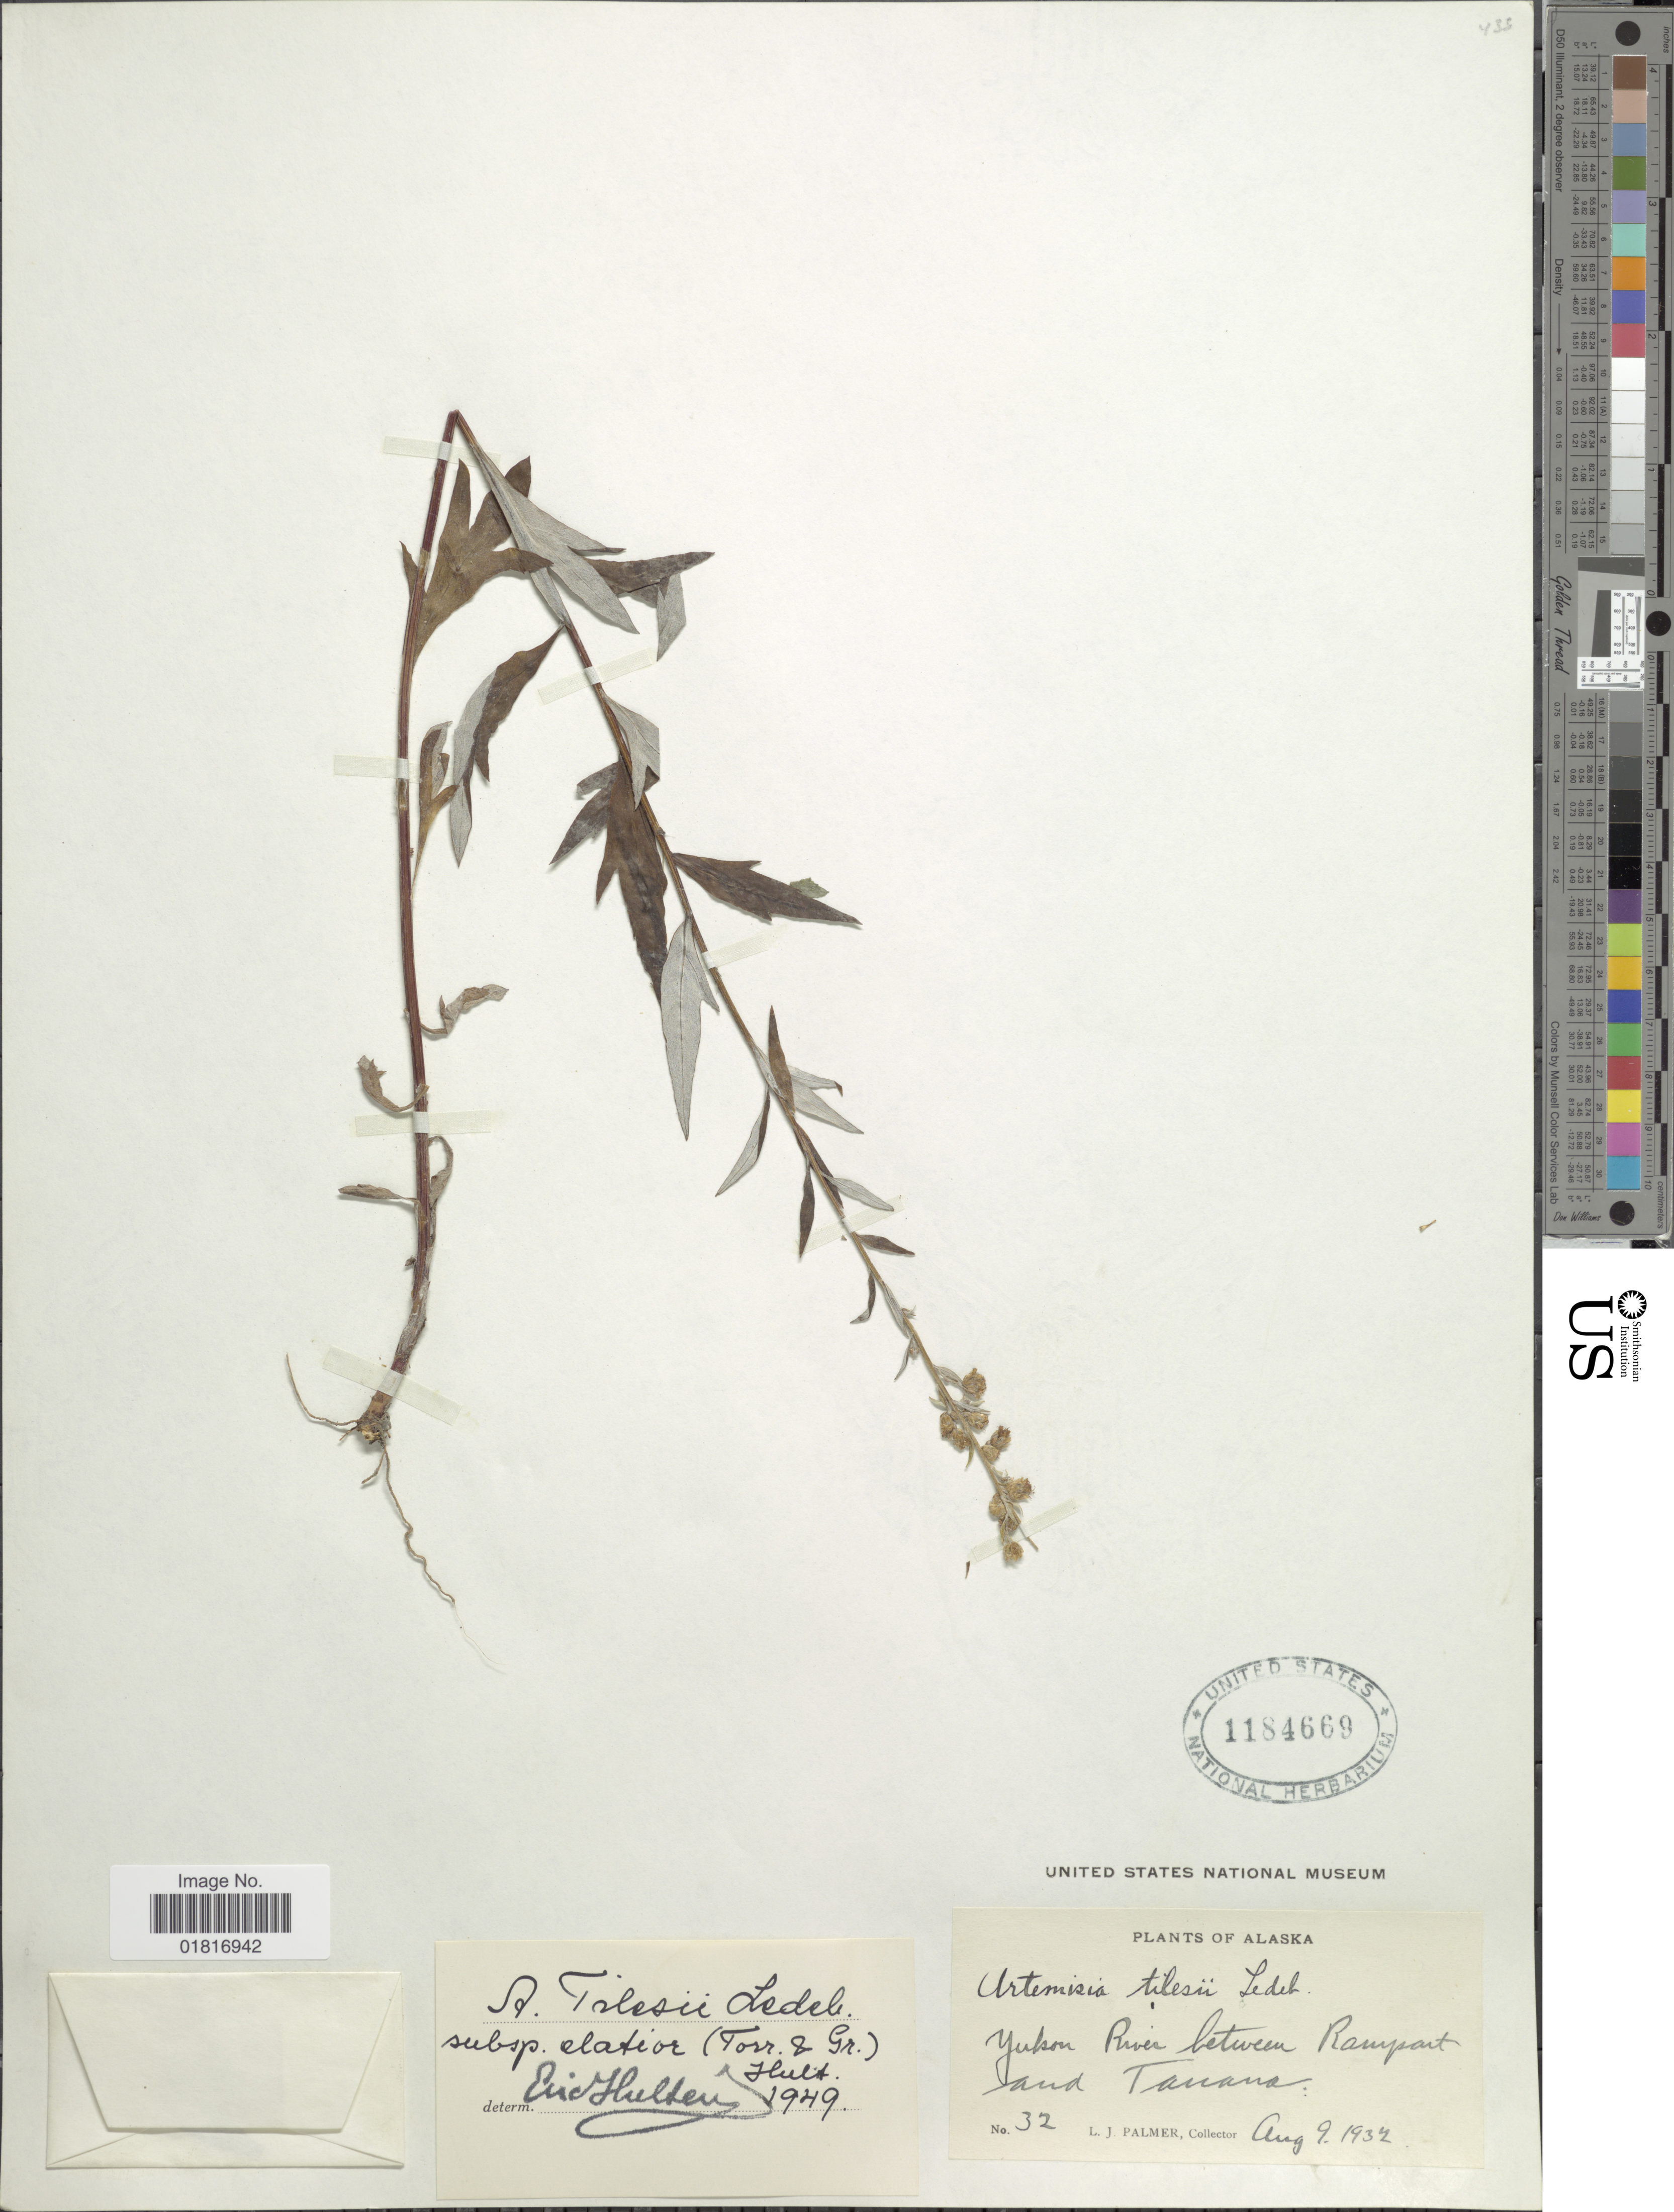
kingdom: Plantae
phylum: Tracheophyta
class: Magnoliopsida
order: Asterales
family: Asteraceae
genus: Artemisia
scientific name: Artemisia tilesii var. elatior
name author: Torr. & A. Gray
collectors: L. J. Palmer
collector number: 32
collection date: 1932-08-09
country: United States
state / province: Alaska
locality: Yukon River between Rampart and Tanana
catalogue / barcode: US 1184669